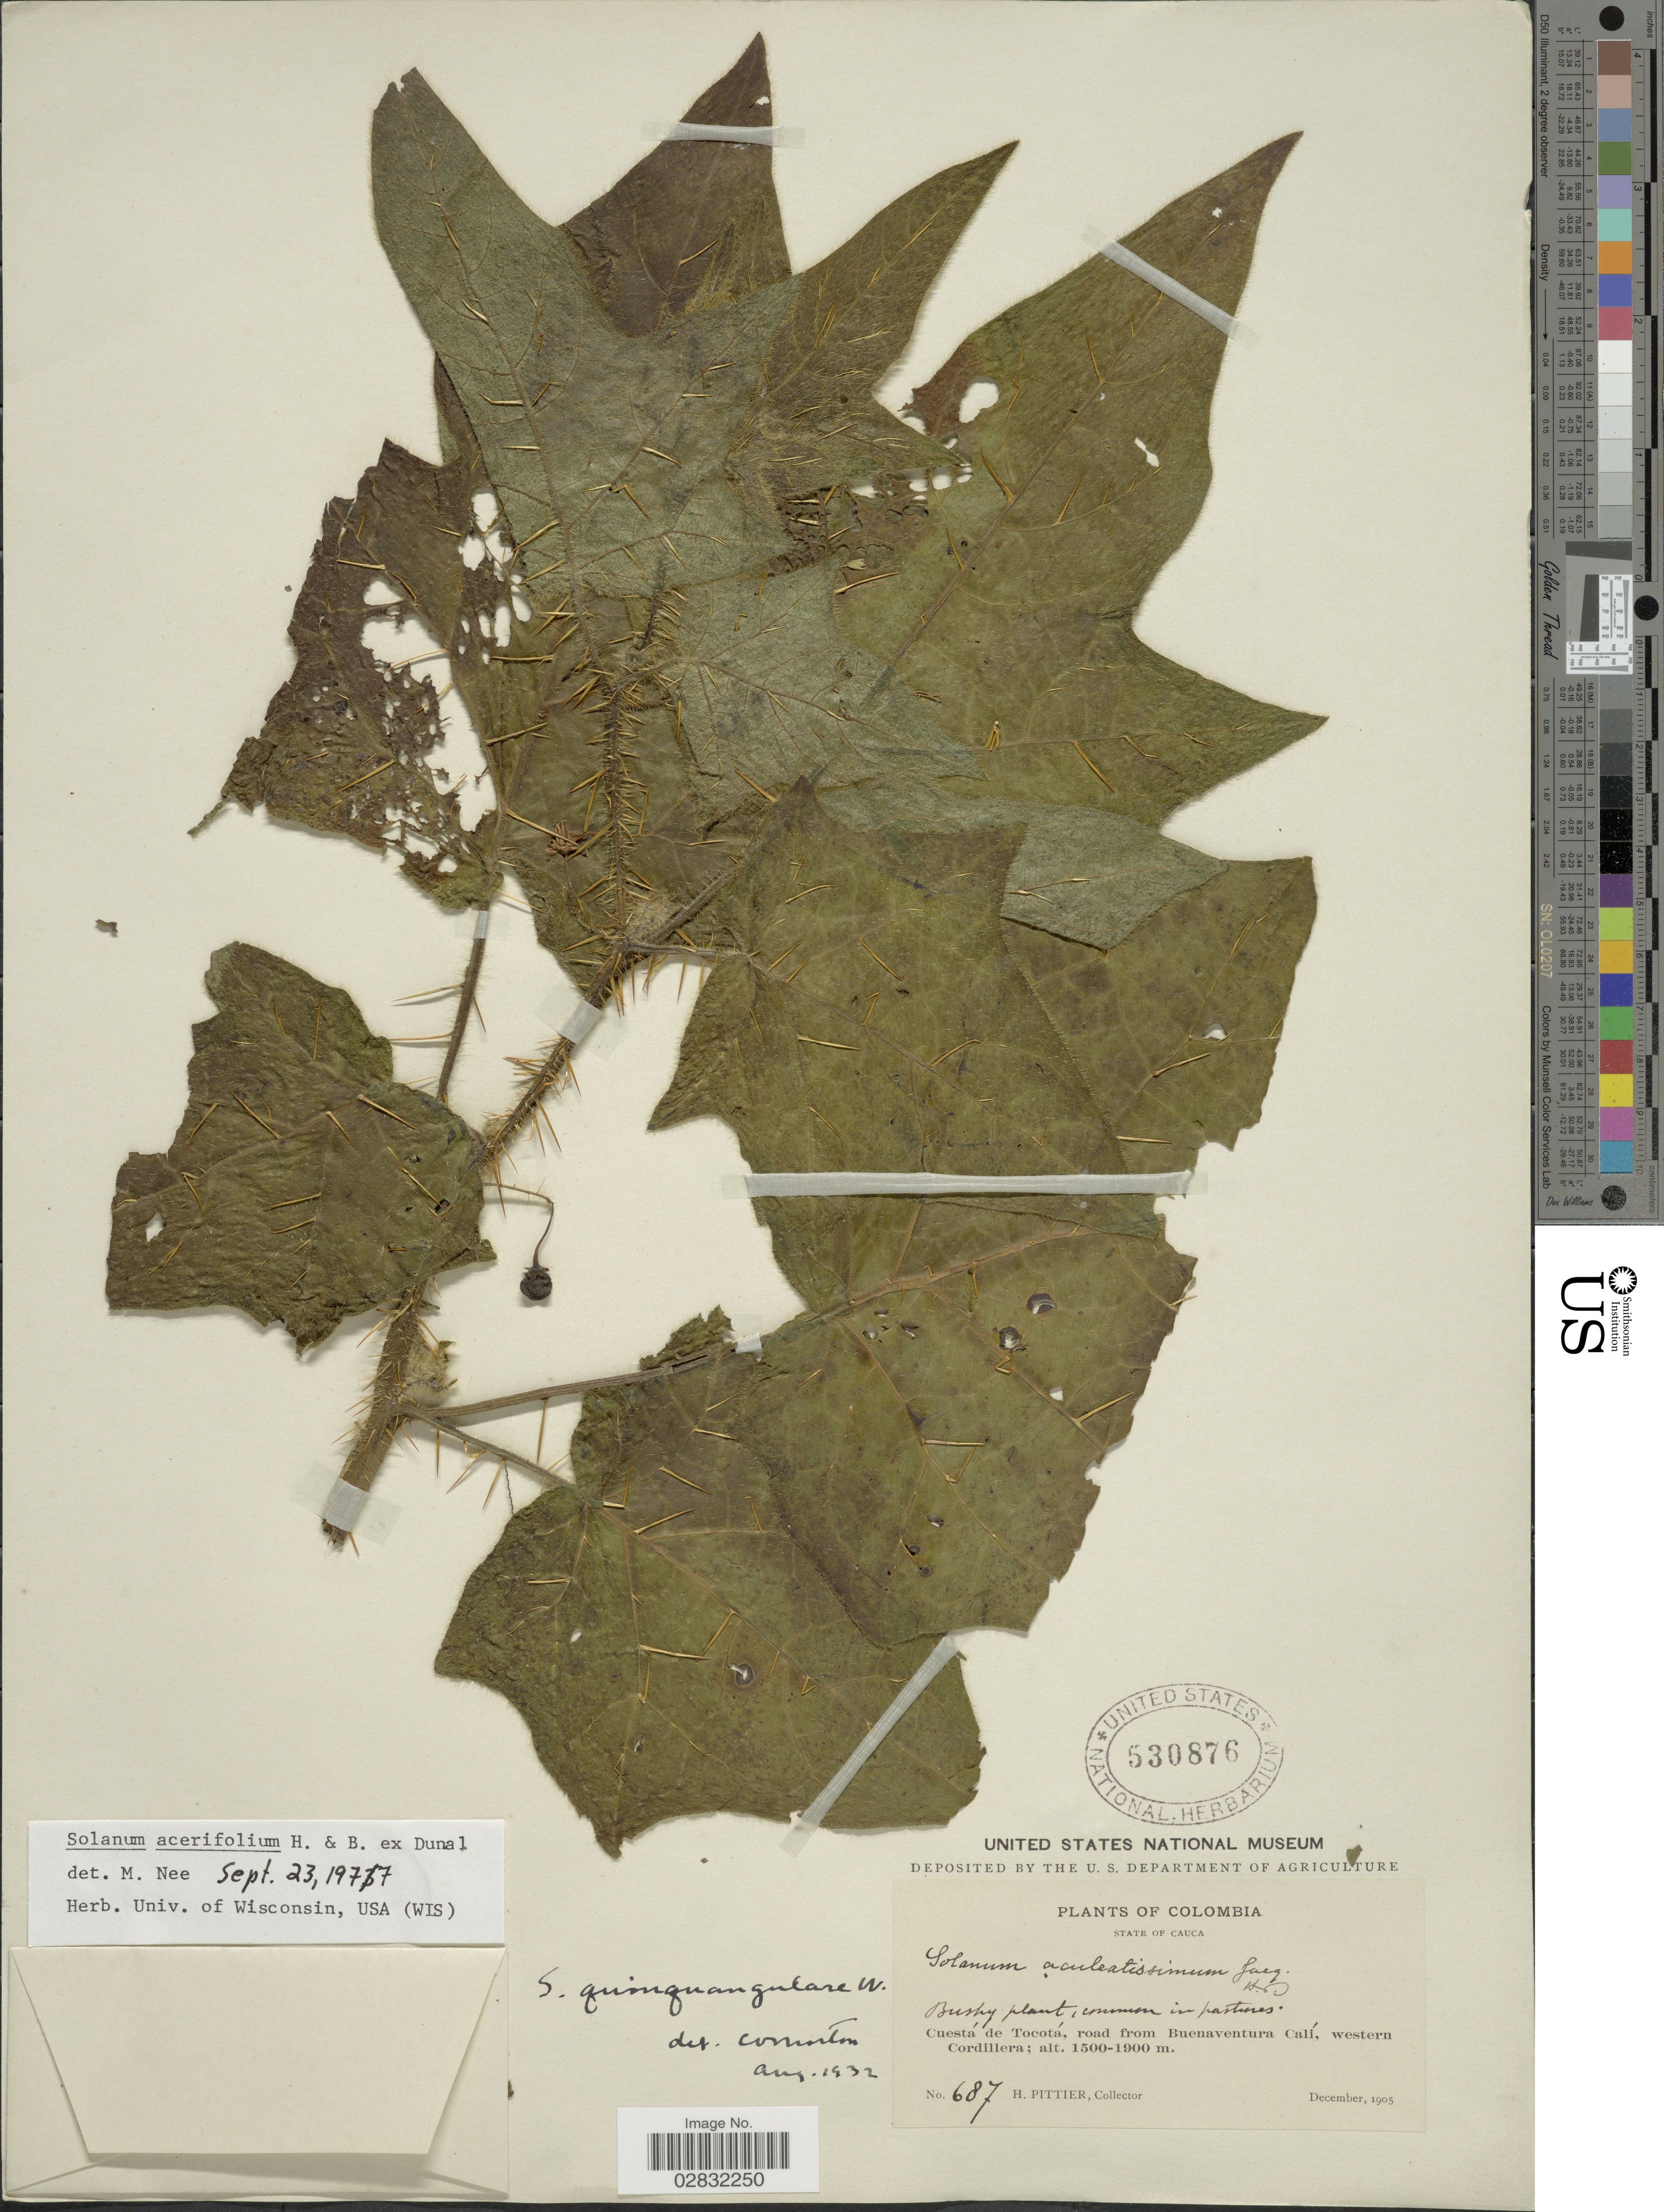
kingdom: Plantae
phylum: Tracheophyta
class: Magnoliopsida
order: Solanales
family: Solanaceae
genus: Solanum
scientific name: Solanum acerifolium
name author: Humb. & Bonpl. ex Dunal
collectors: H. F. Pittier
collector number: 687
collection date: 1905-12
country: Colombia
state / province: Cauca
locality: State of Cauca, Cuestá de Tocotá, road from Buenaventura Calí, western Cordillera.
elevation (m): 1500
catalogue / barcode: US 530876